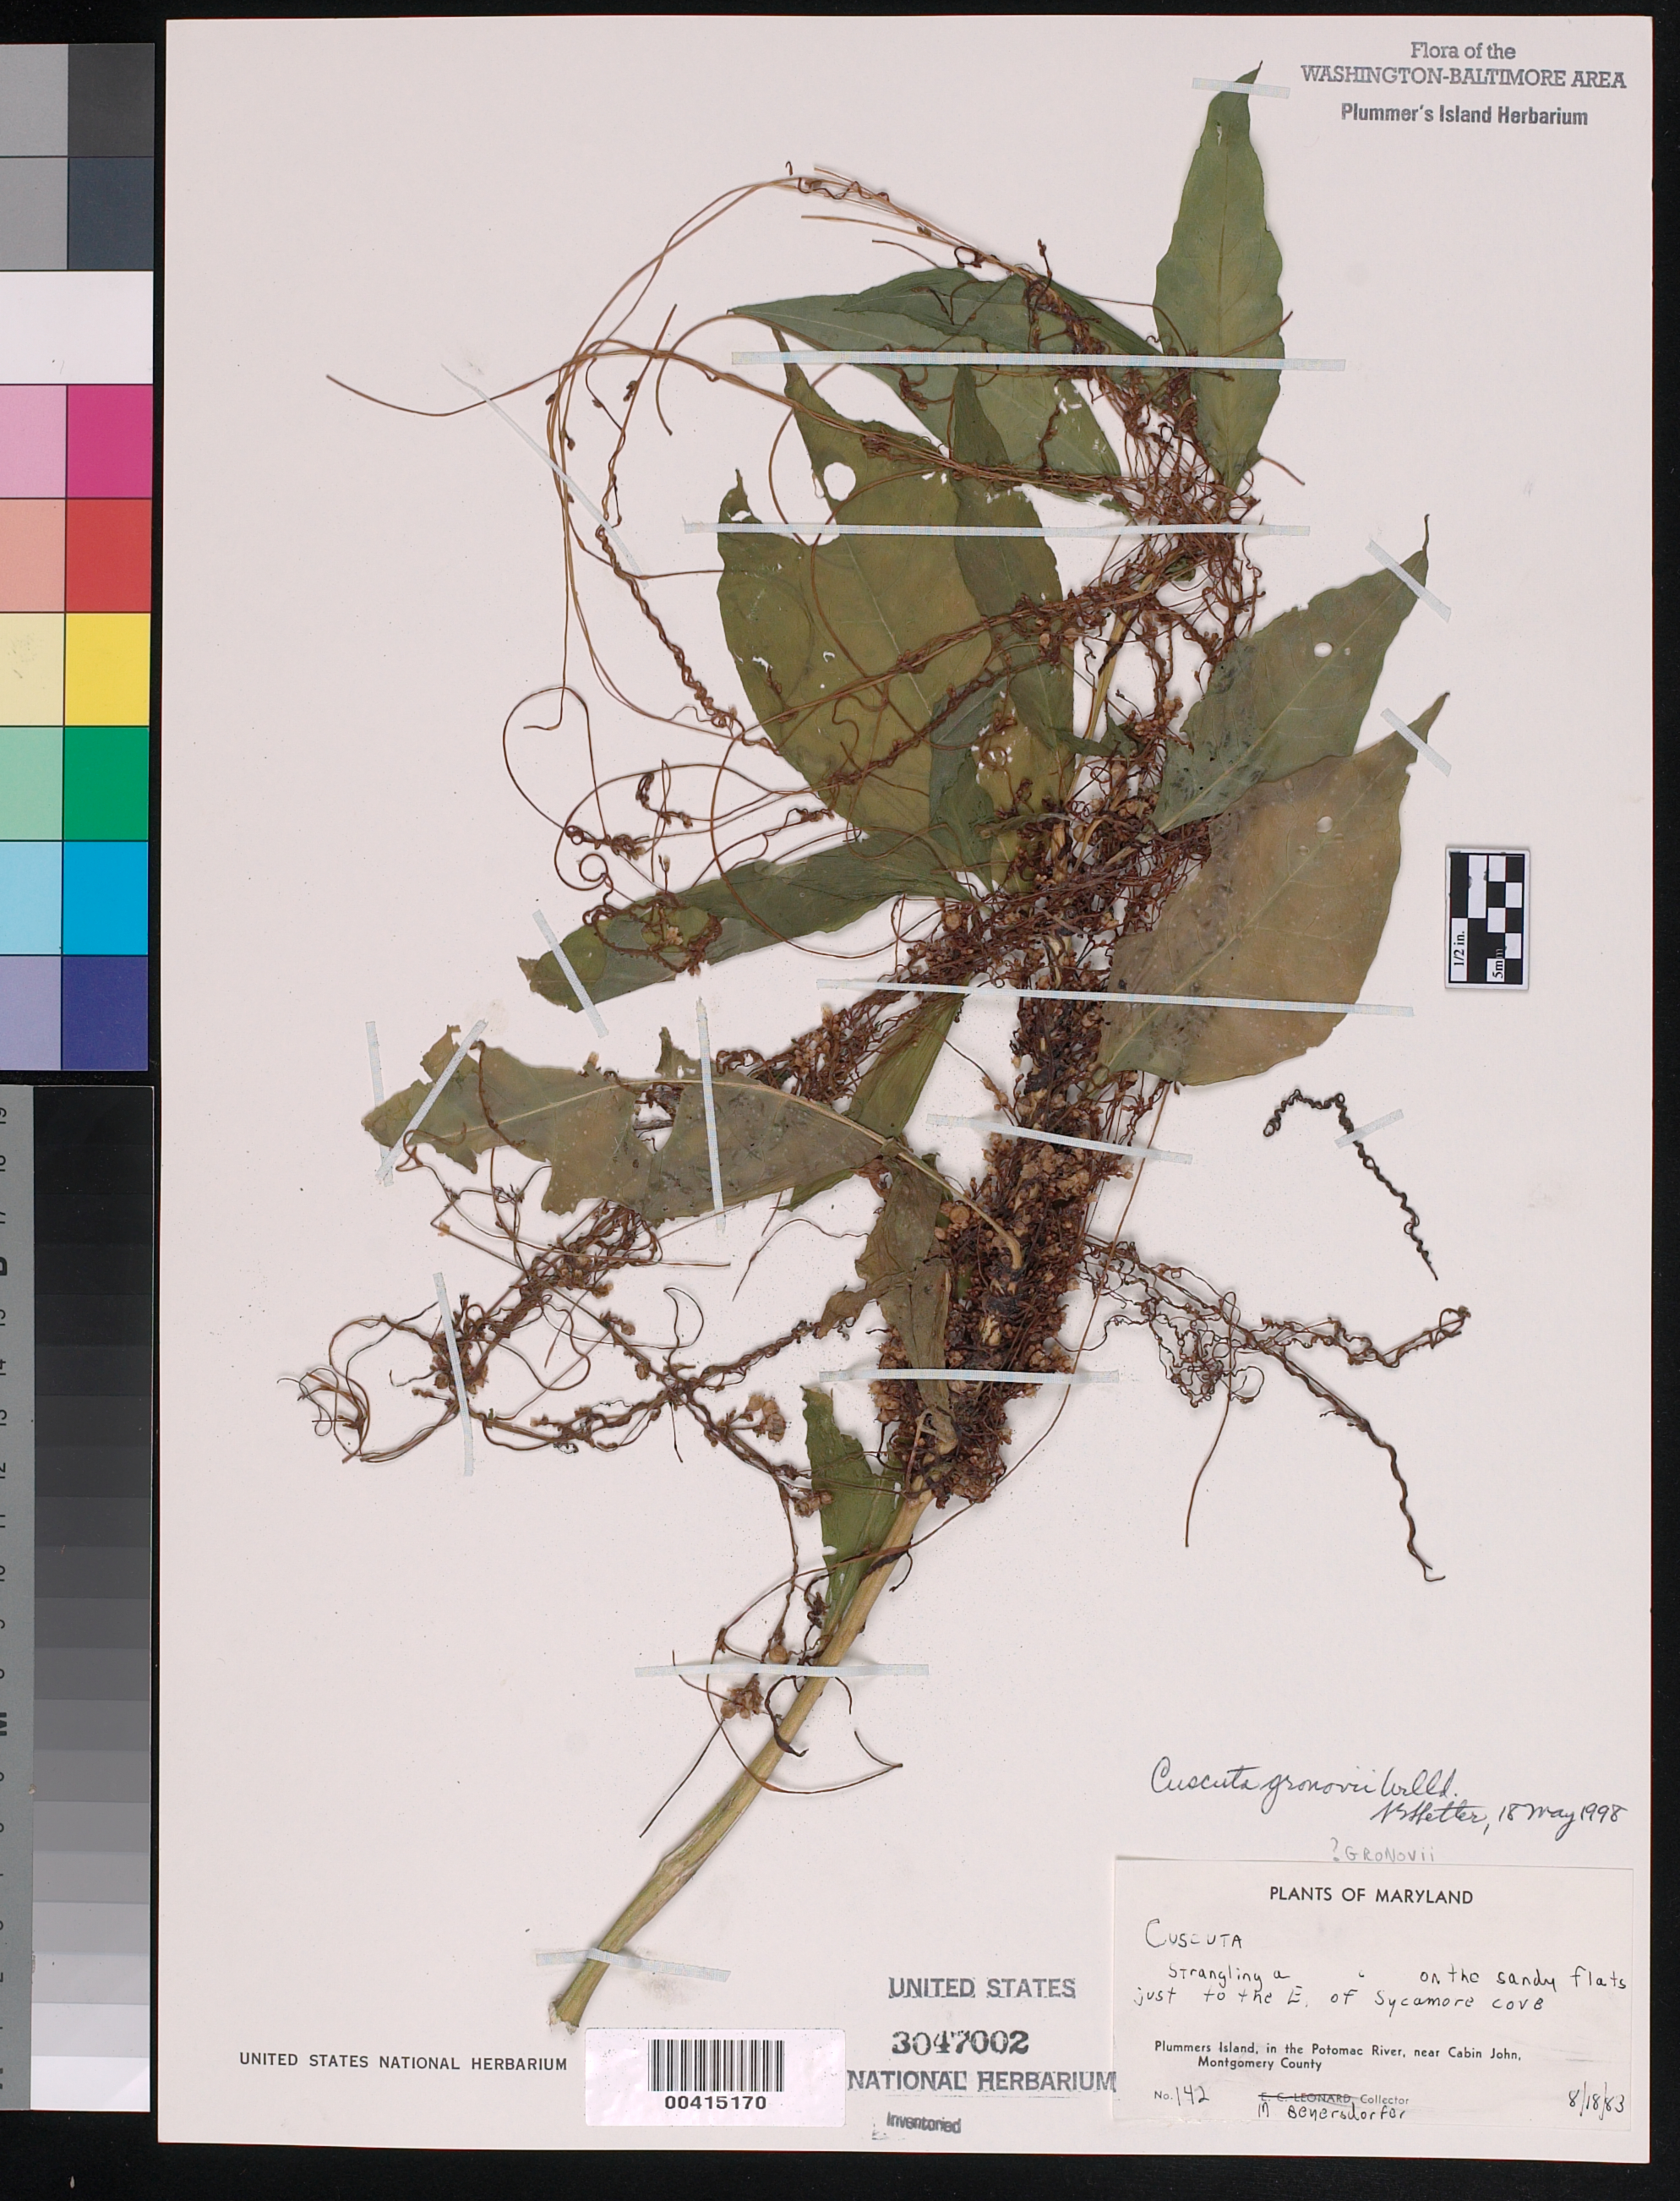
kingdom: Plantae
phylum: Tracheophyta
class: Magnoliopsida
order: Solanales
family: Convolvulaceae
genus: Cuscuta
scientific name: Cuscuta gronovii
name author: Willd. ex Schult.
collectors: M. Beyersdorfer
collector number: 142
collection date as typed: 18 Aug 1983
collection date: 1983-08-18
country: United States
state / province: Maryland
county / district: Montgomery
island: Plummers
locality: Plummer's Island; E. of Sycamore Cove Plummers Island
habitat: Sandy flats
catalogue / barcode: US 3047002